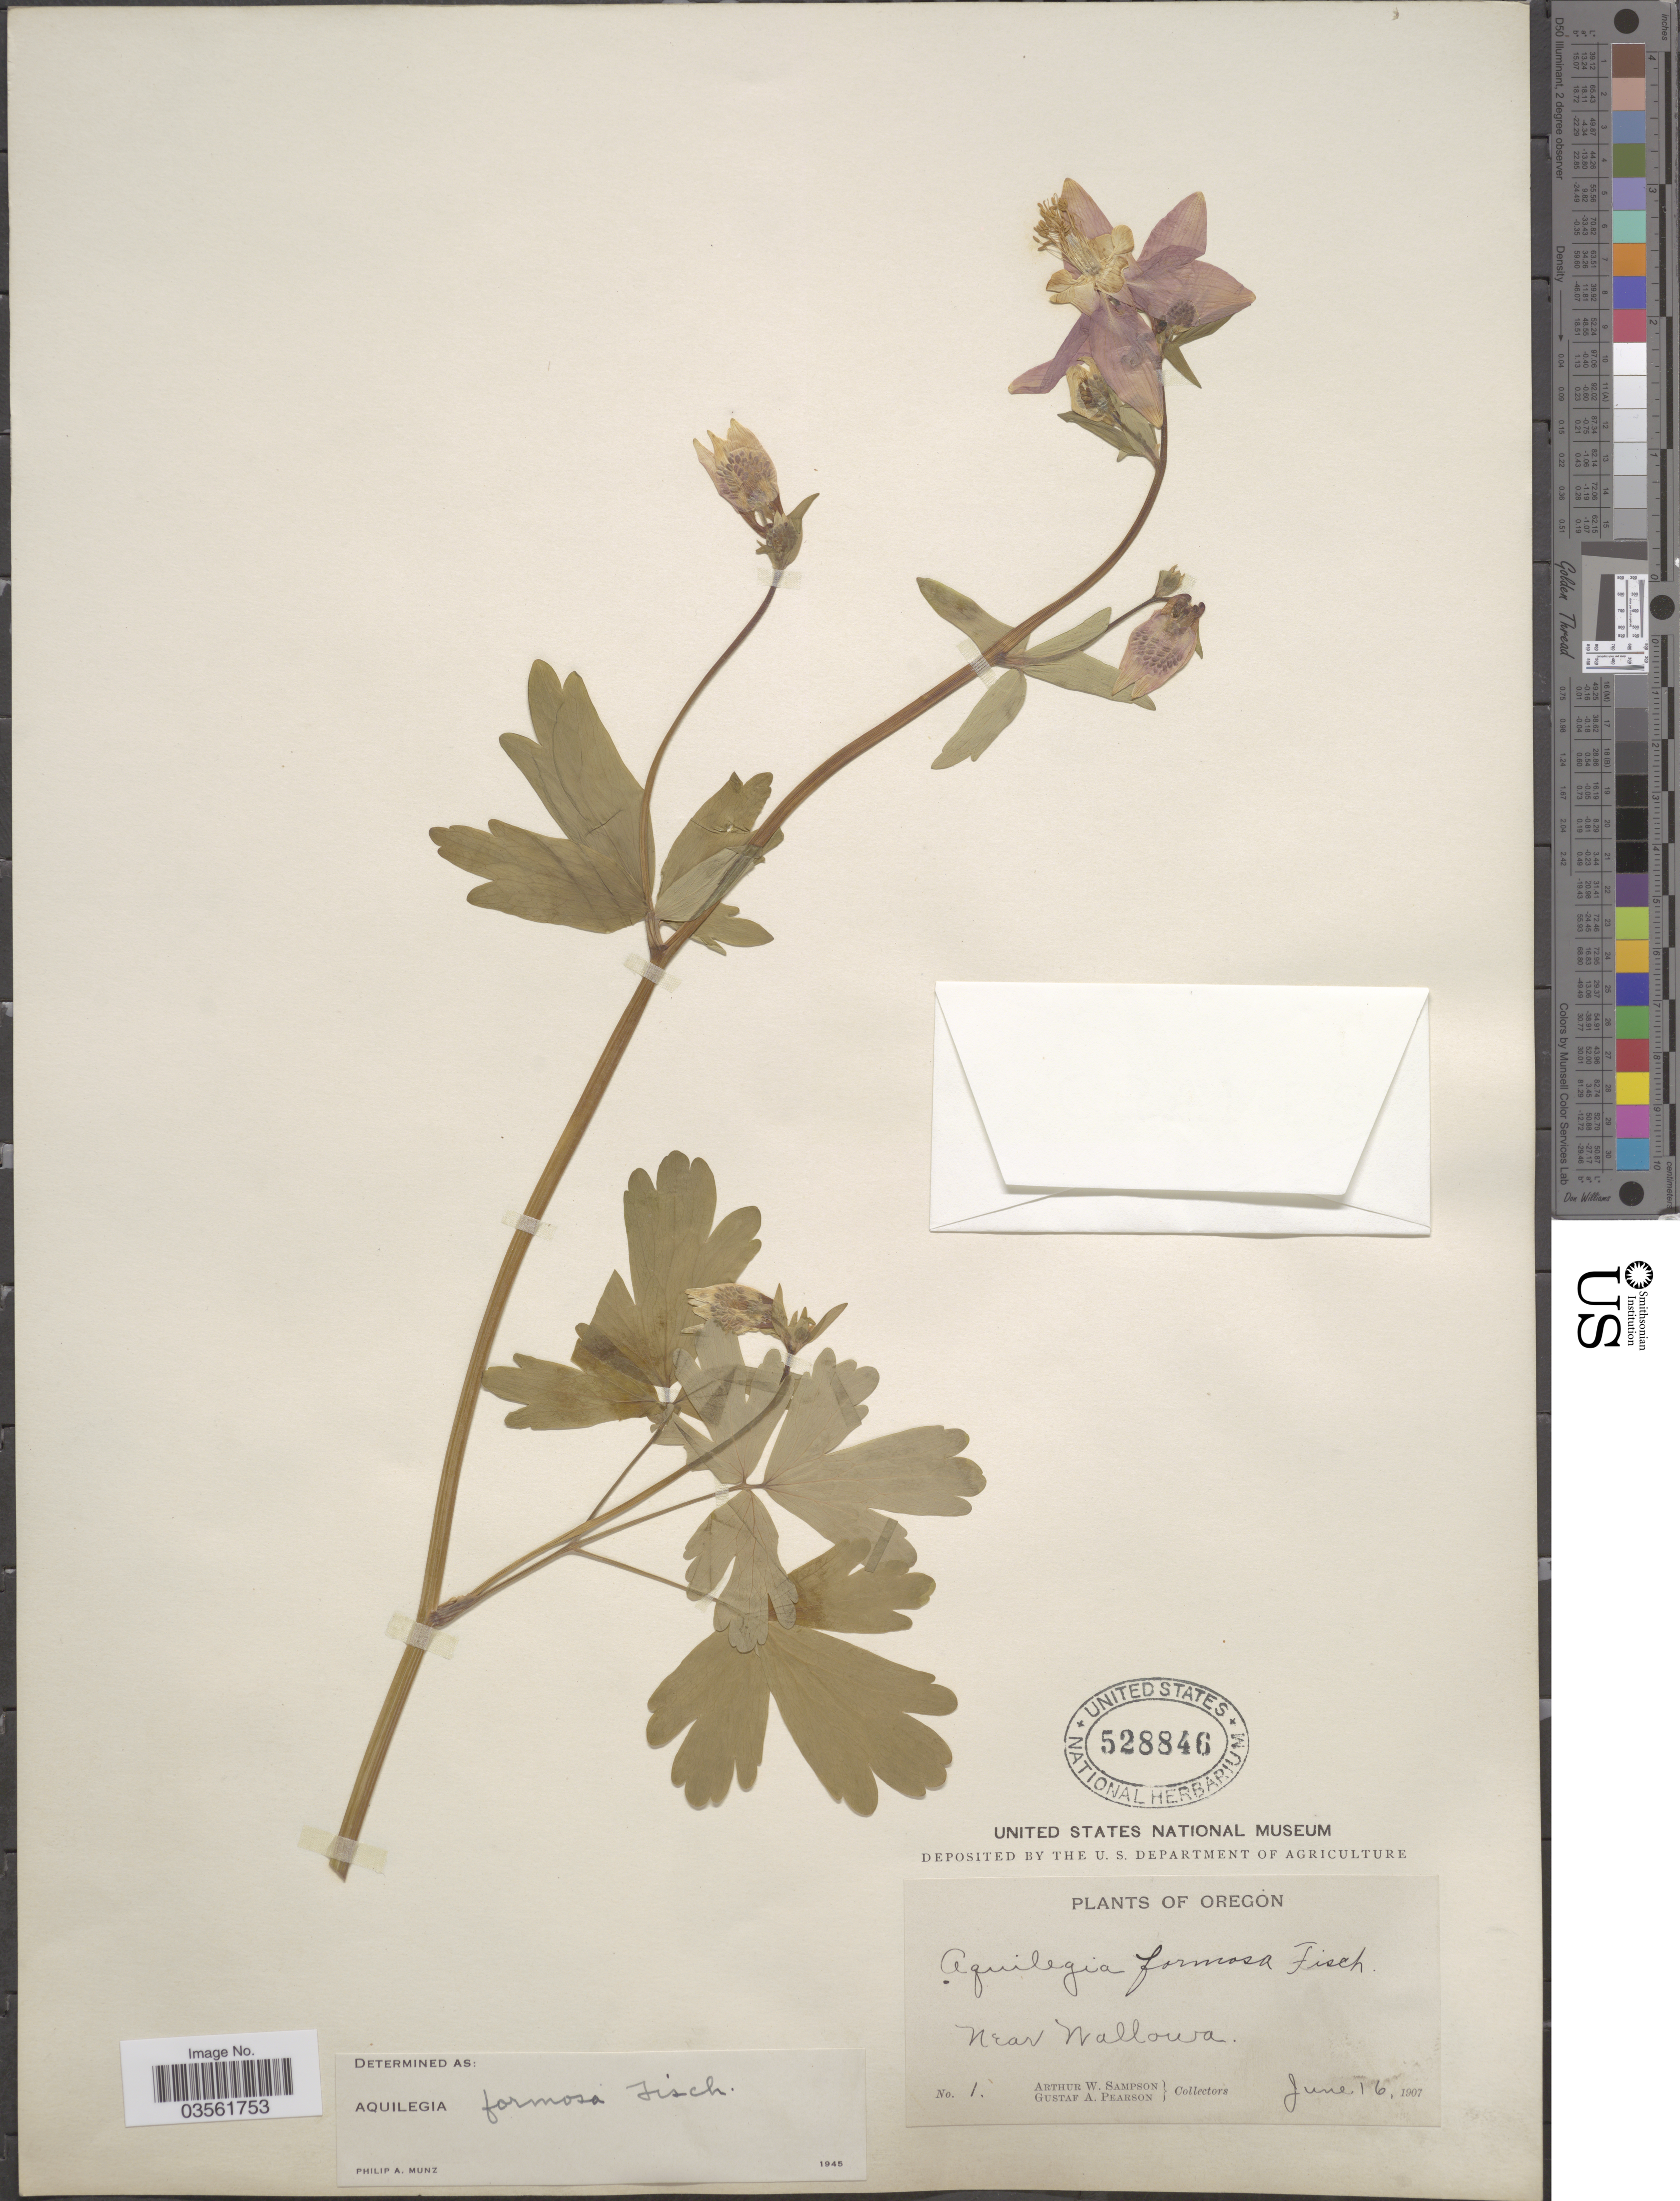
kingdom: Plantae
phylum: Tracheophyta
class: Magnoliopsida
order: Ranunculales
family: Ranunculaceae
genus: Aquilegia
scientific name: Aquilegia formosa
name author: Fisch. ex DC.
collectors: A. Sampson & G. Pearson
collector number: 1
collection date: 1907-06-16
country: United States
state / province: Oregon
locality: Near Wallowa.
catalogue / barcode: US 528846